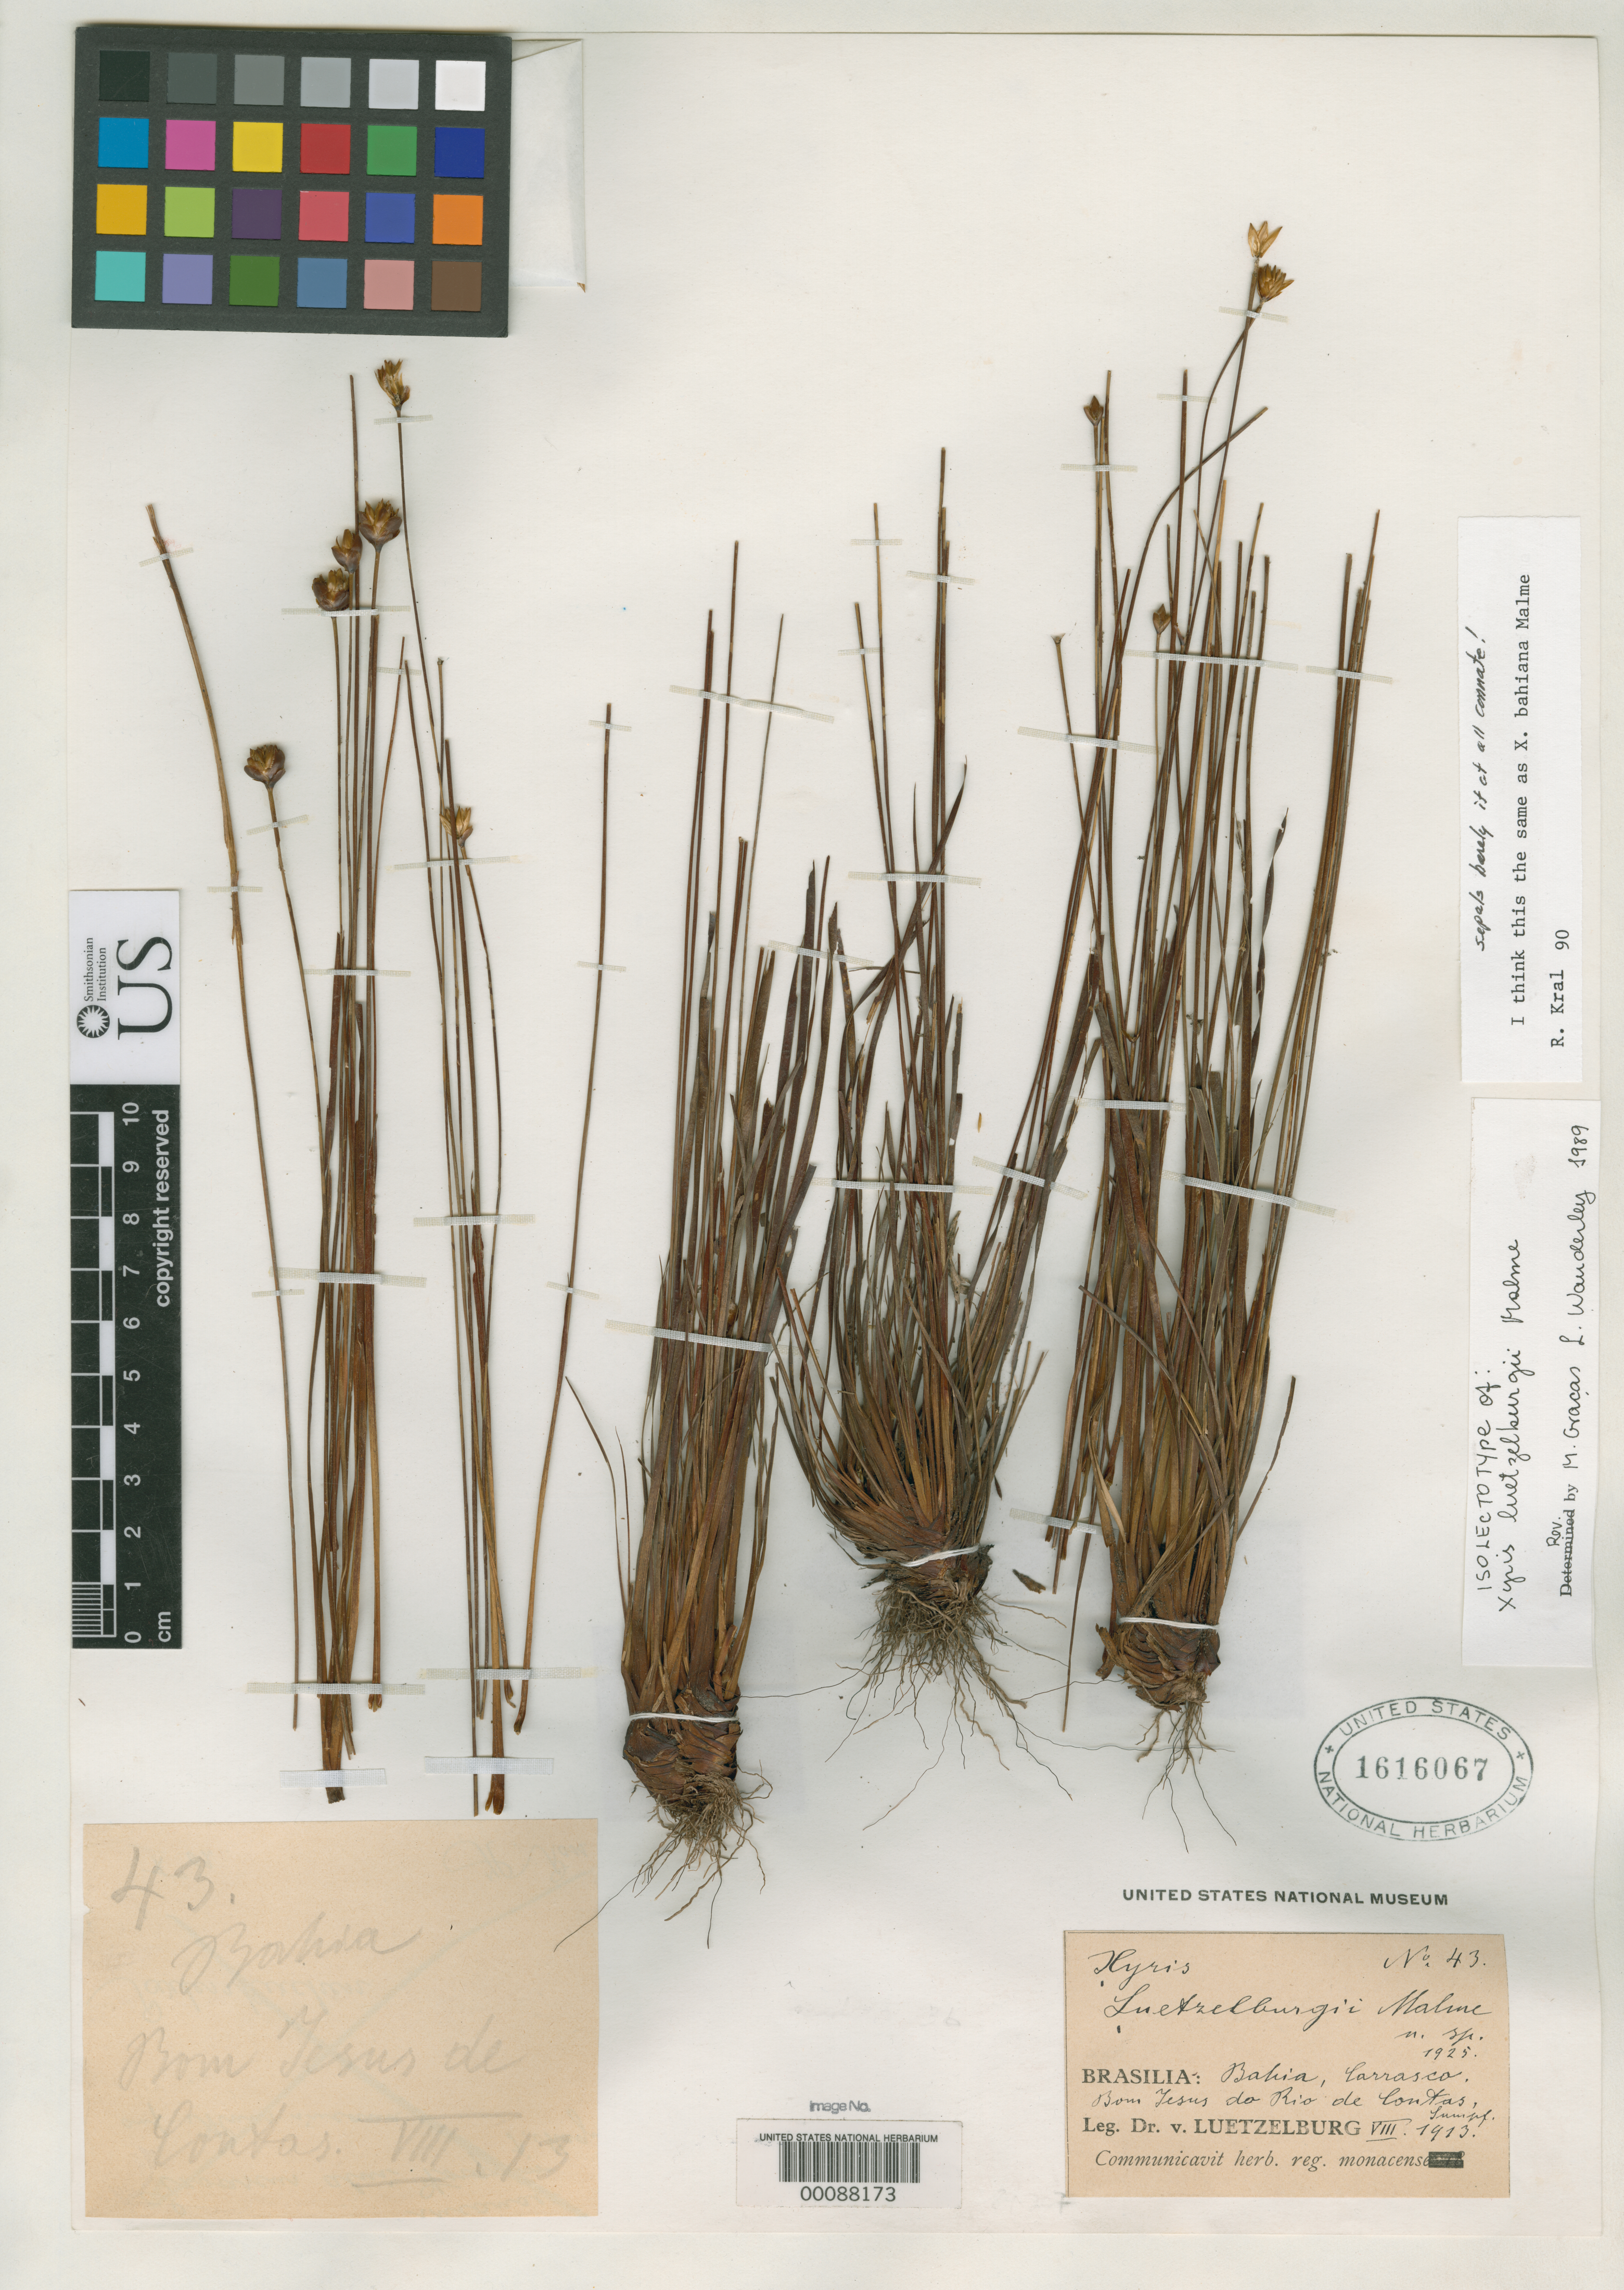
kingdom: Plantae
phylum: Tracheophyta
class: Liliopsida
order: Poales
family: Xyridaceae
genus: Xyris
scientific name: Xyris luetzelburgii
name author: Malme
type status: Isosyntype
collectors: P. von Luetzelburg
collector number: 43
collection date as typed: Aug 1913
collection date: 1913-08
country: Brazil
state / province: Bahia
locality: Carrasco, Bom Jesus do Rio de Contas.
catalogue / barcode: US 1616067